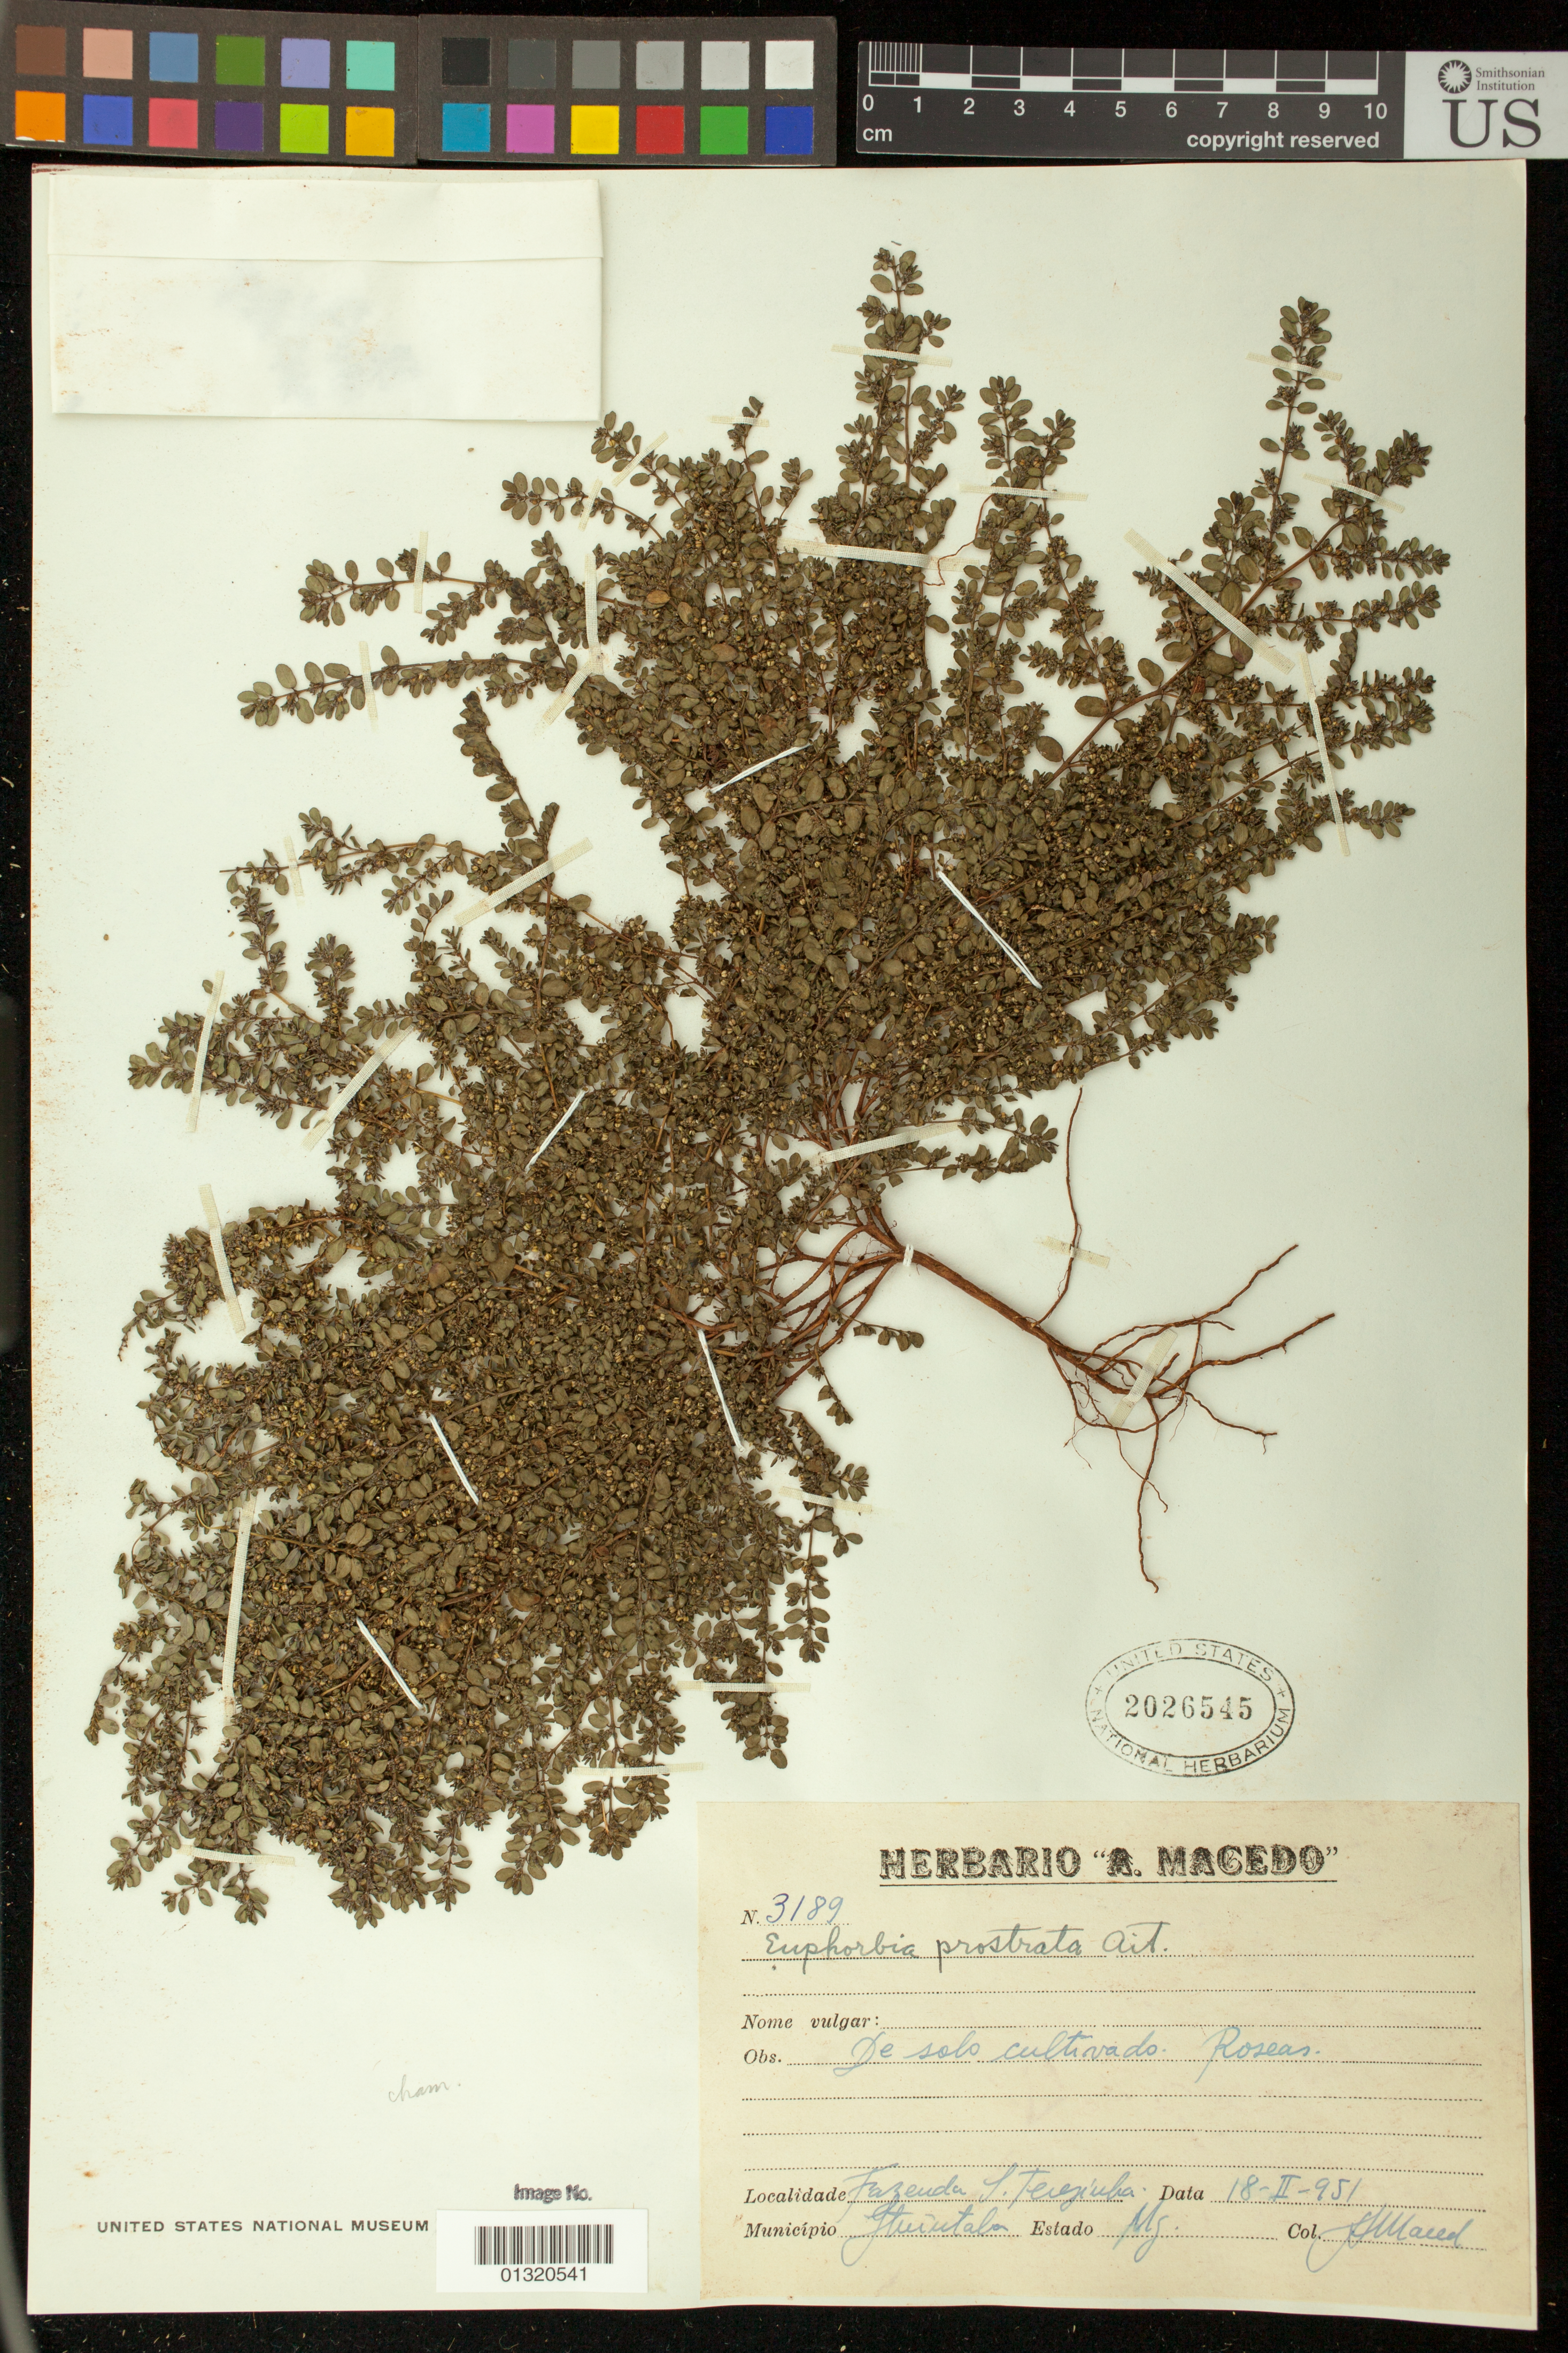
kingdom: Plantae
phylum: Tracheophyta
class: Magnoliopsida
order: Malpighiales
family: Euphorbiaceae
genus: Euphorbia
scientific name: Euphorbia prostrata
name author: Aiton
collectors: A. Macedo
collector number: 3189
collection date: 1951-02-18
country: Brazil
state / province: Minas Gerais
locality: Fazenda S. [[Tajuba?]]; Ituiutaba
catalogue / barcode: US 2026545